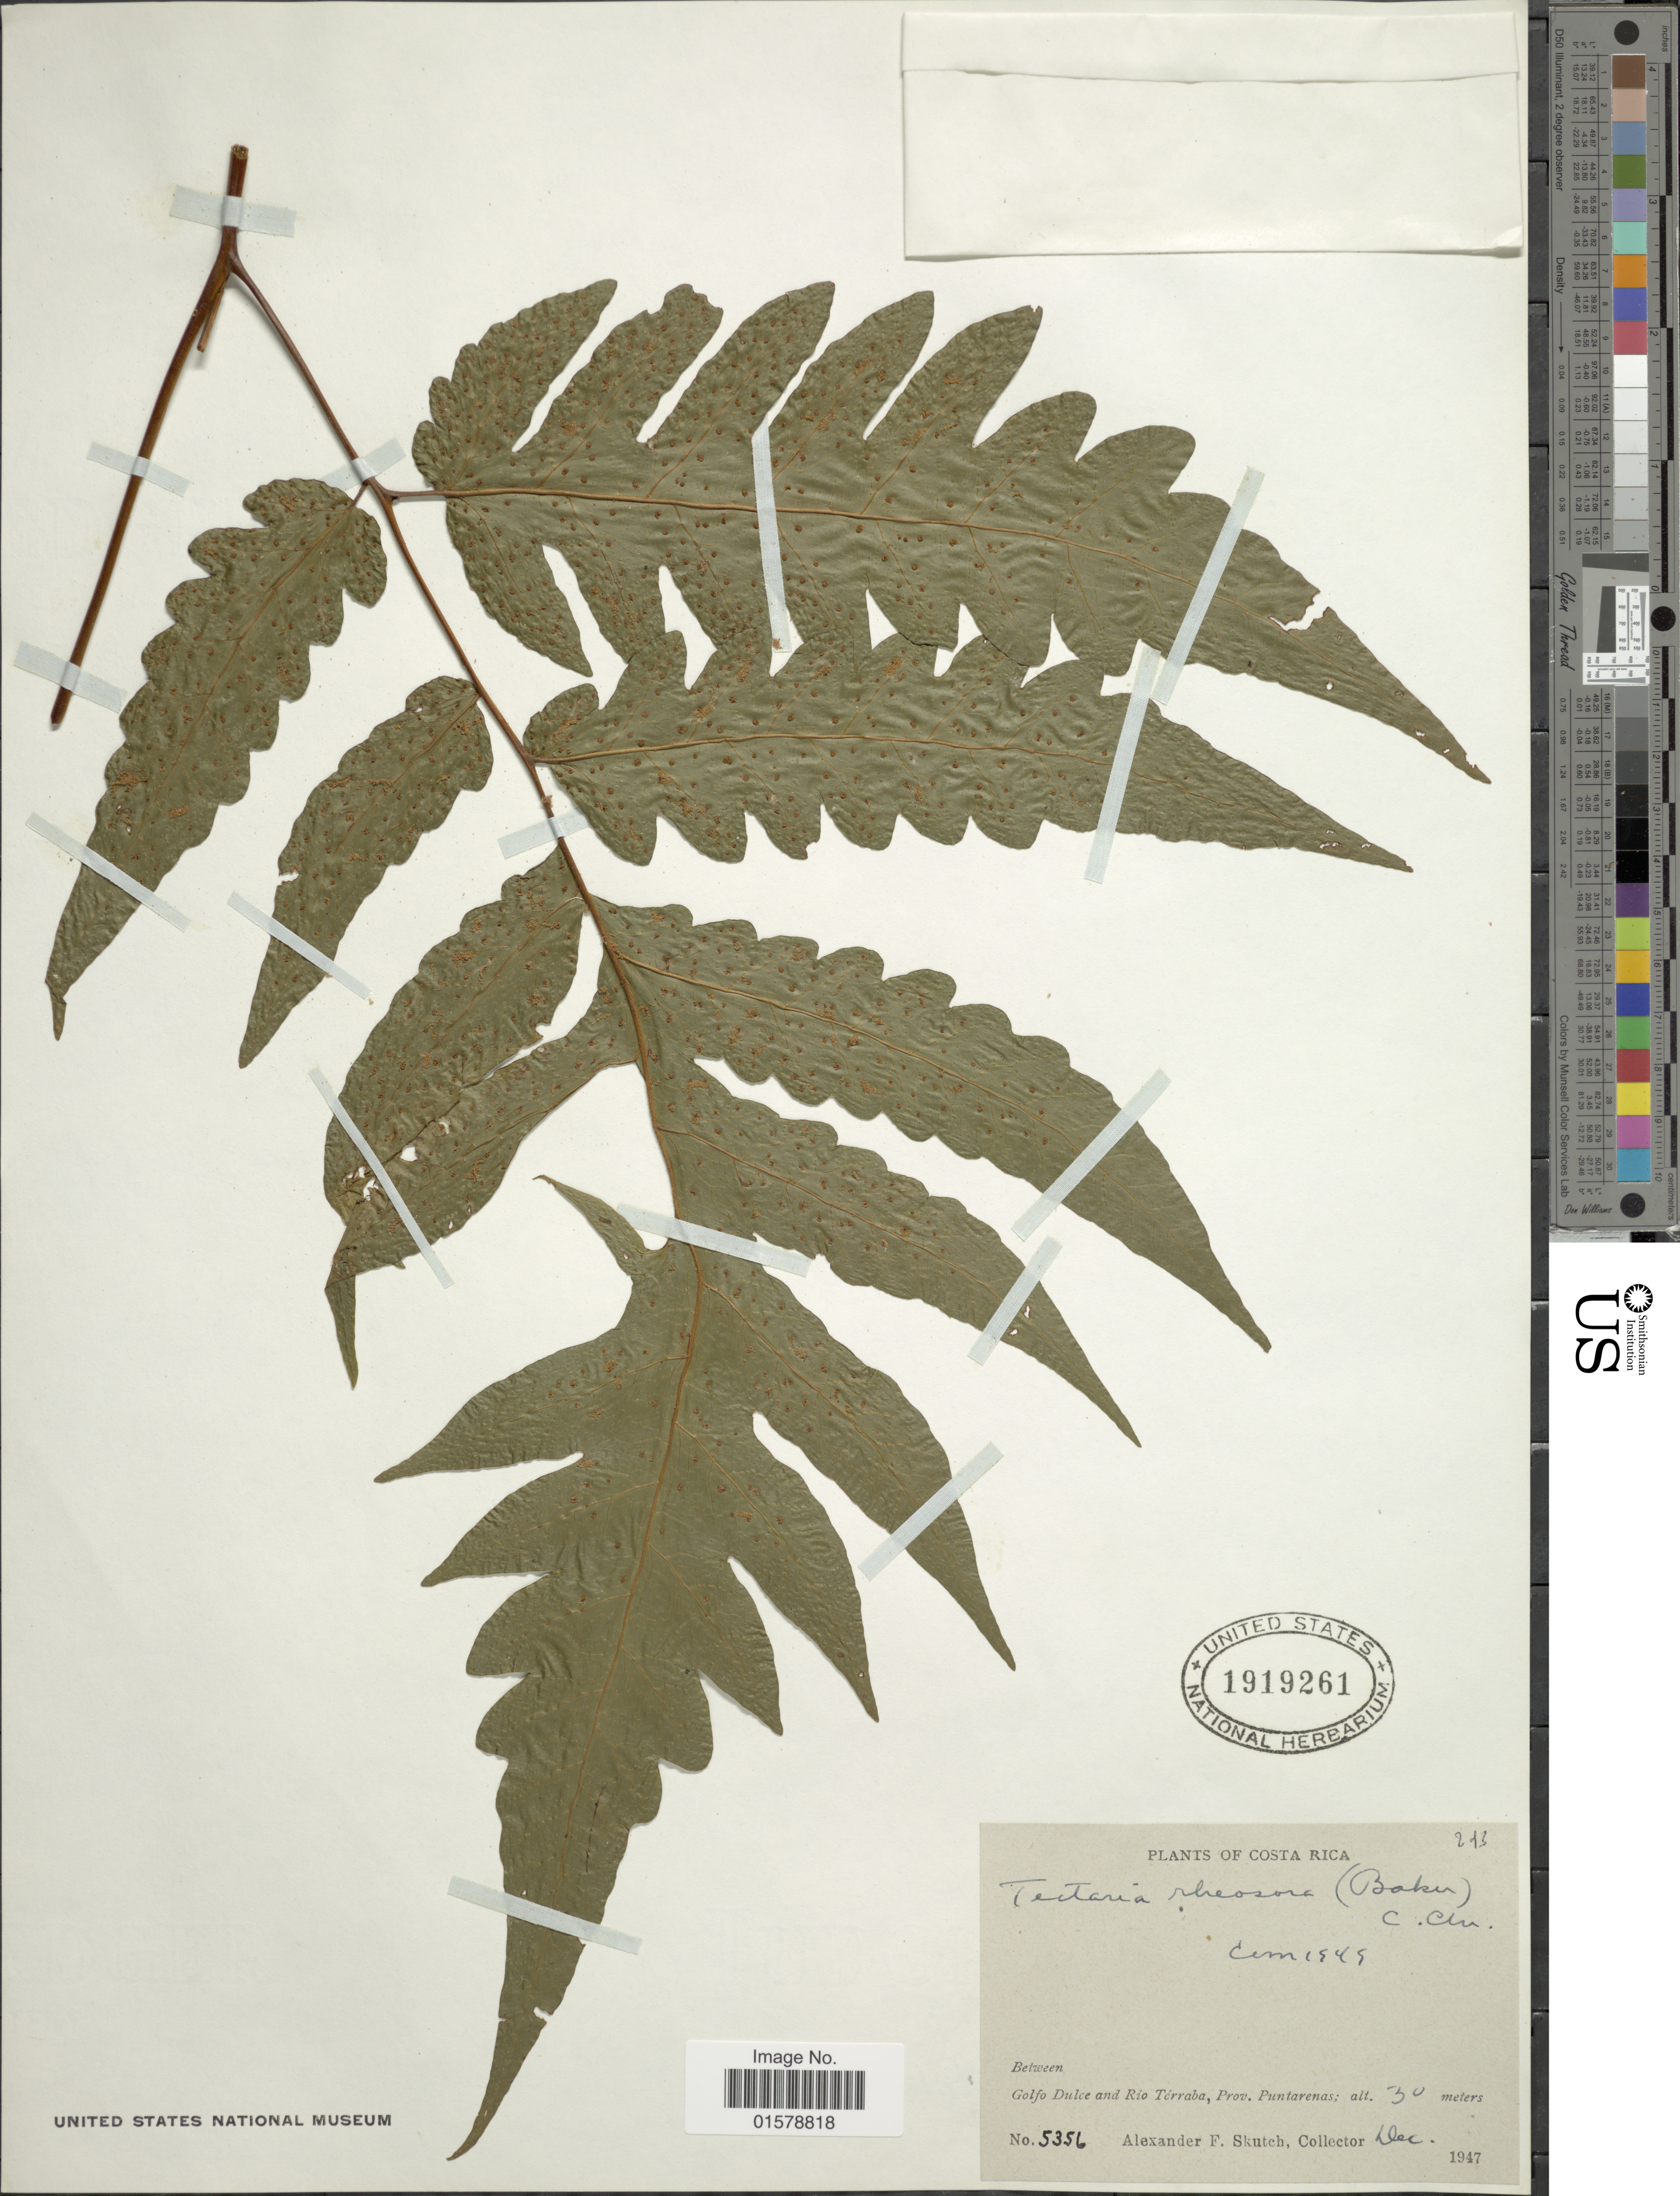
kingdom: Plantae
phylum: Tracheophyta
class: Polypodiopsida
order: Polypodiales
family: Tectariaceae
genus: Tectaria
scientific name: Tectaria rivalis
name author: (Mett. ex Kuhn) C. Chr.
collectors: A. F. Skutch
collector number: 5356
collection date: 1947-12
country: Costa Rica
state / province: Puntarenas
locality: Between Golfo Dulce and Rio Terraba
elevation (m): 30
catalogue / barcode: US 1919261